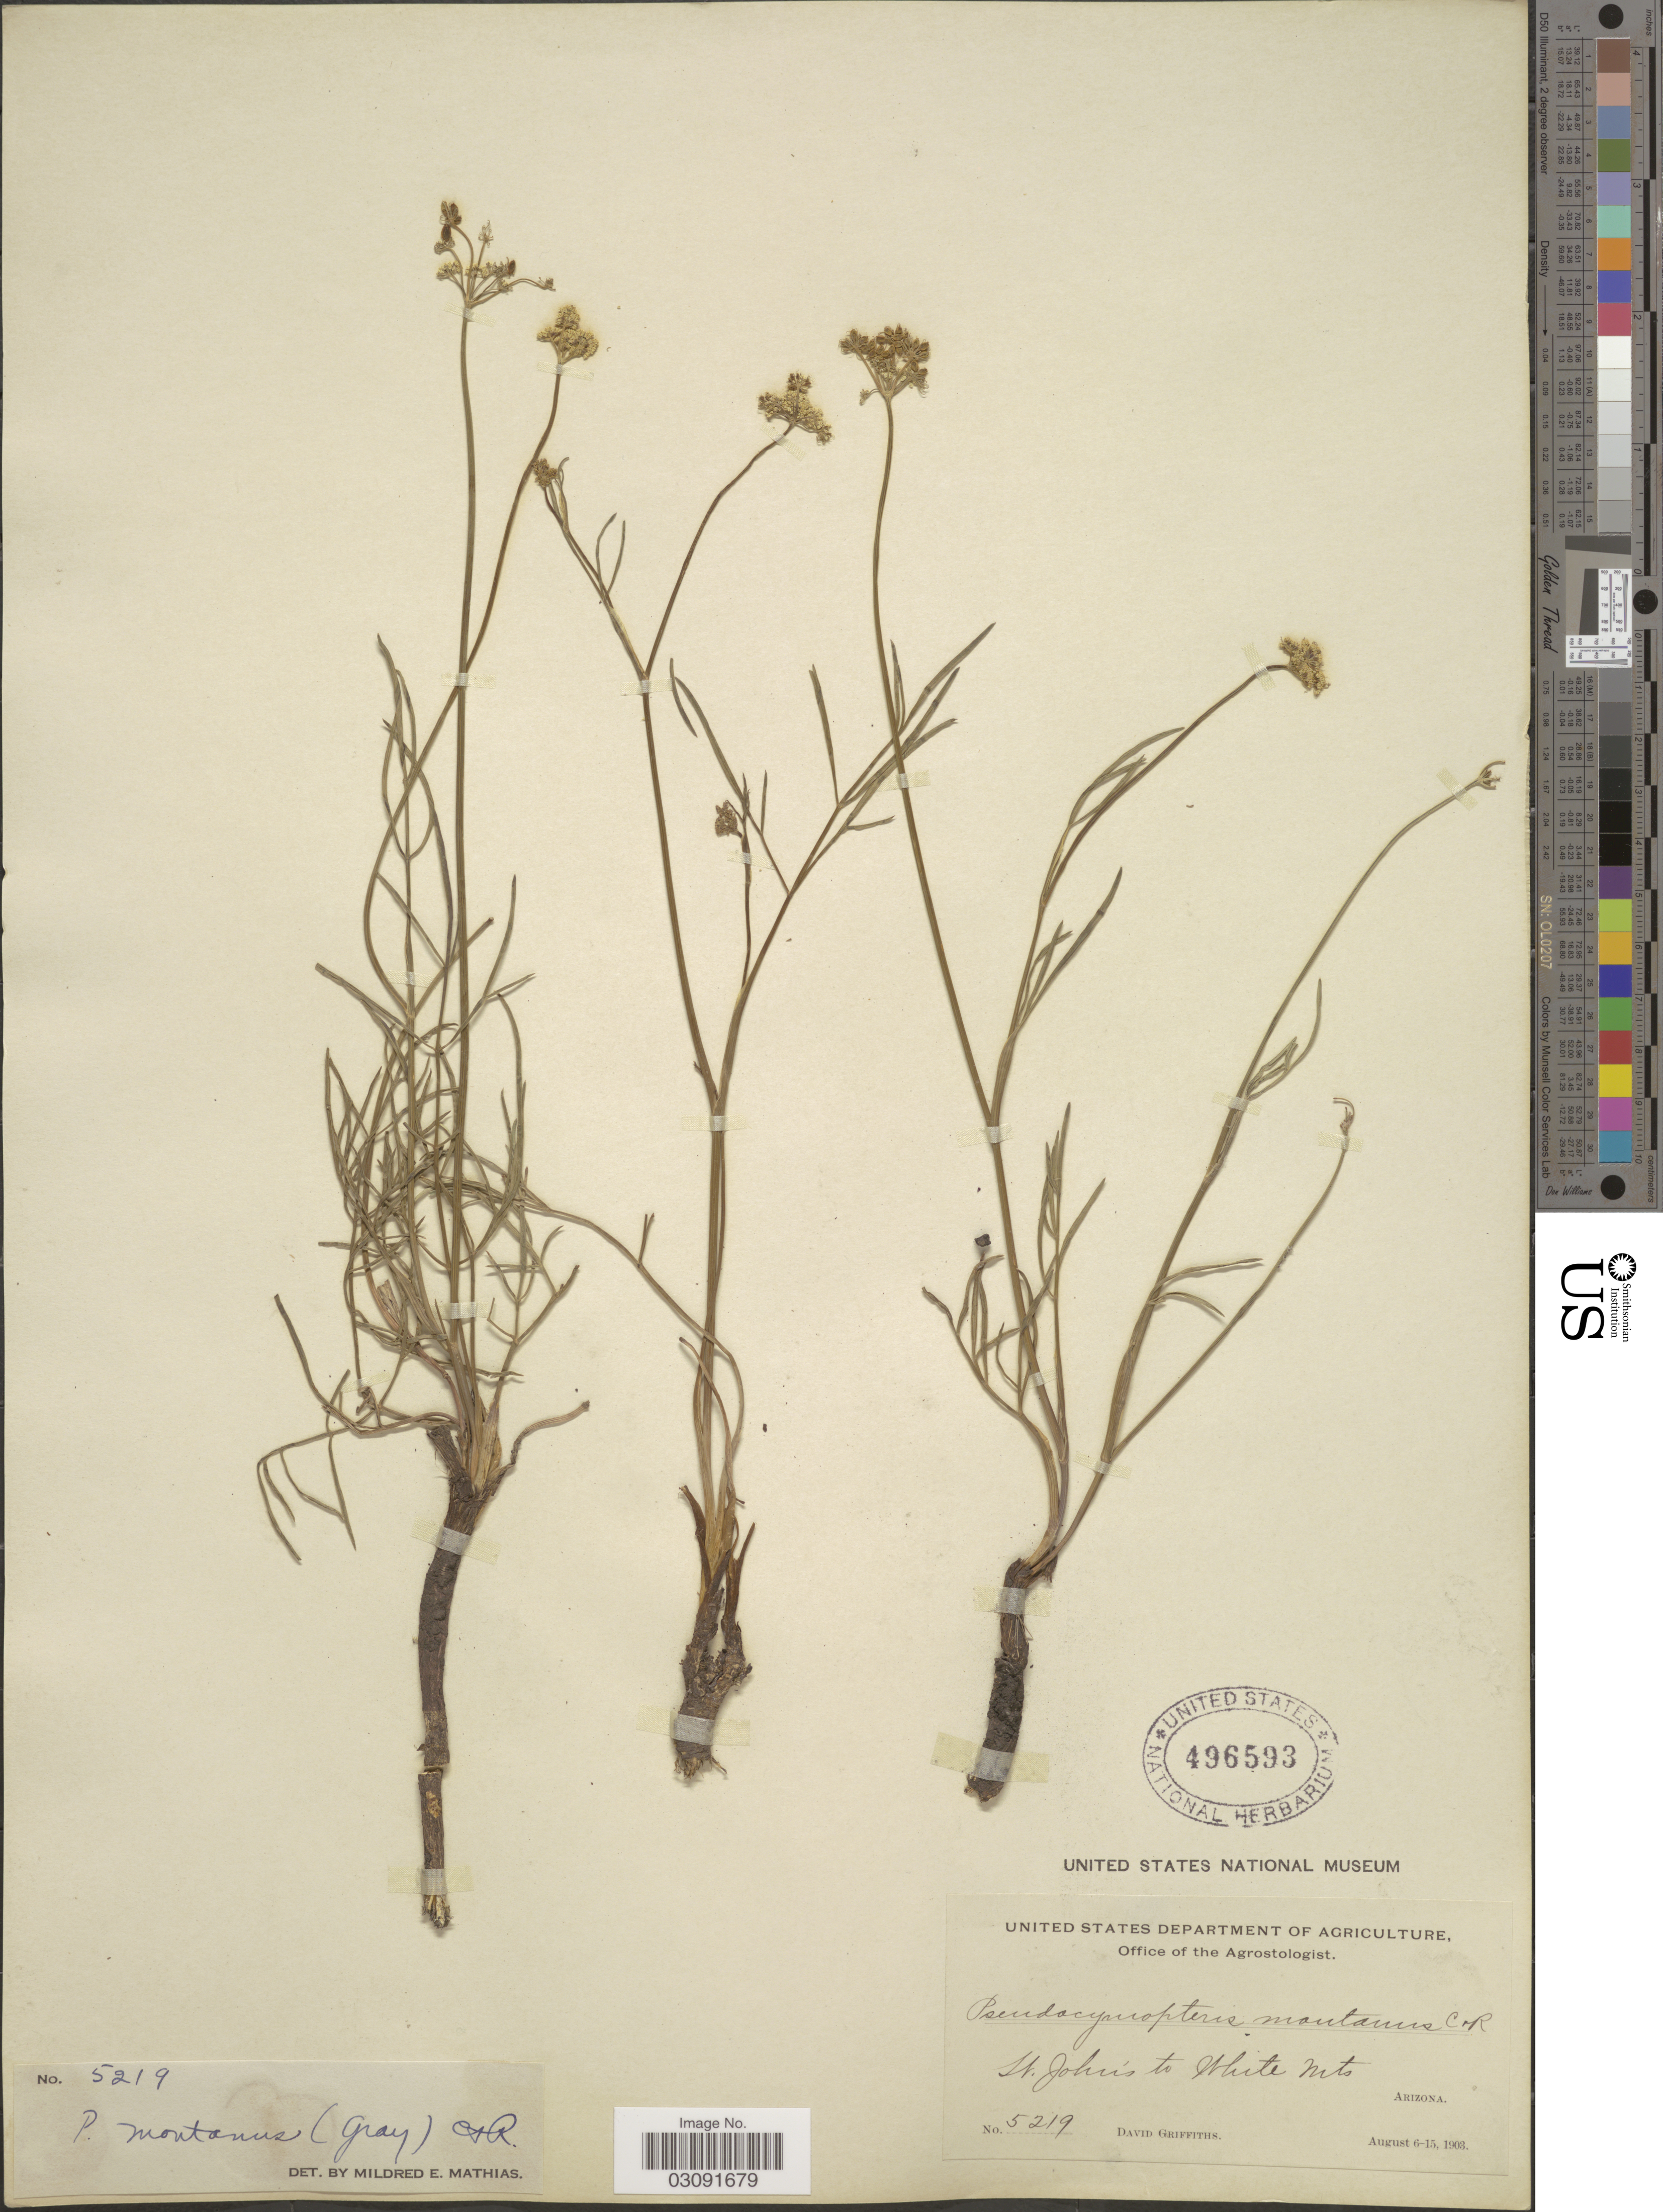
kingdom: Plantae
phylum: Tracheophyta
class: Magnoliopsida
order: Apiales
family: Apiaceae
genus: Pseudocymopterus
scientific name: Pseudocymopterus montanus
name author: (A. Gray) J.M. Coult. & Rose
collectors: D. Griffiths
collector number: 5219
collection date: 1903-08-06/1903-08-15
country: United States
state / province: Arizona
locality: St. John's to White Mts.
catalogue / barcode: US 496593